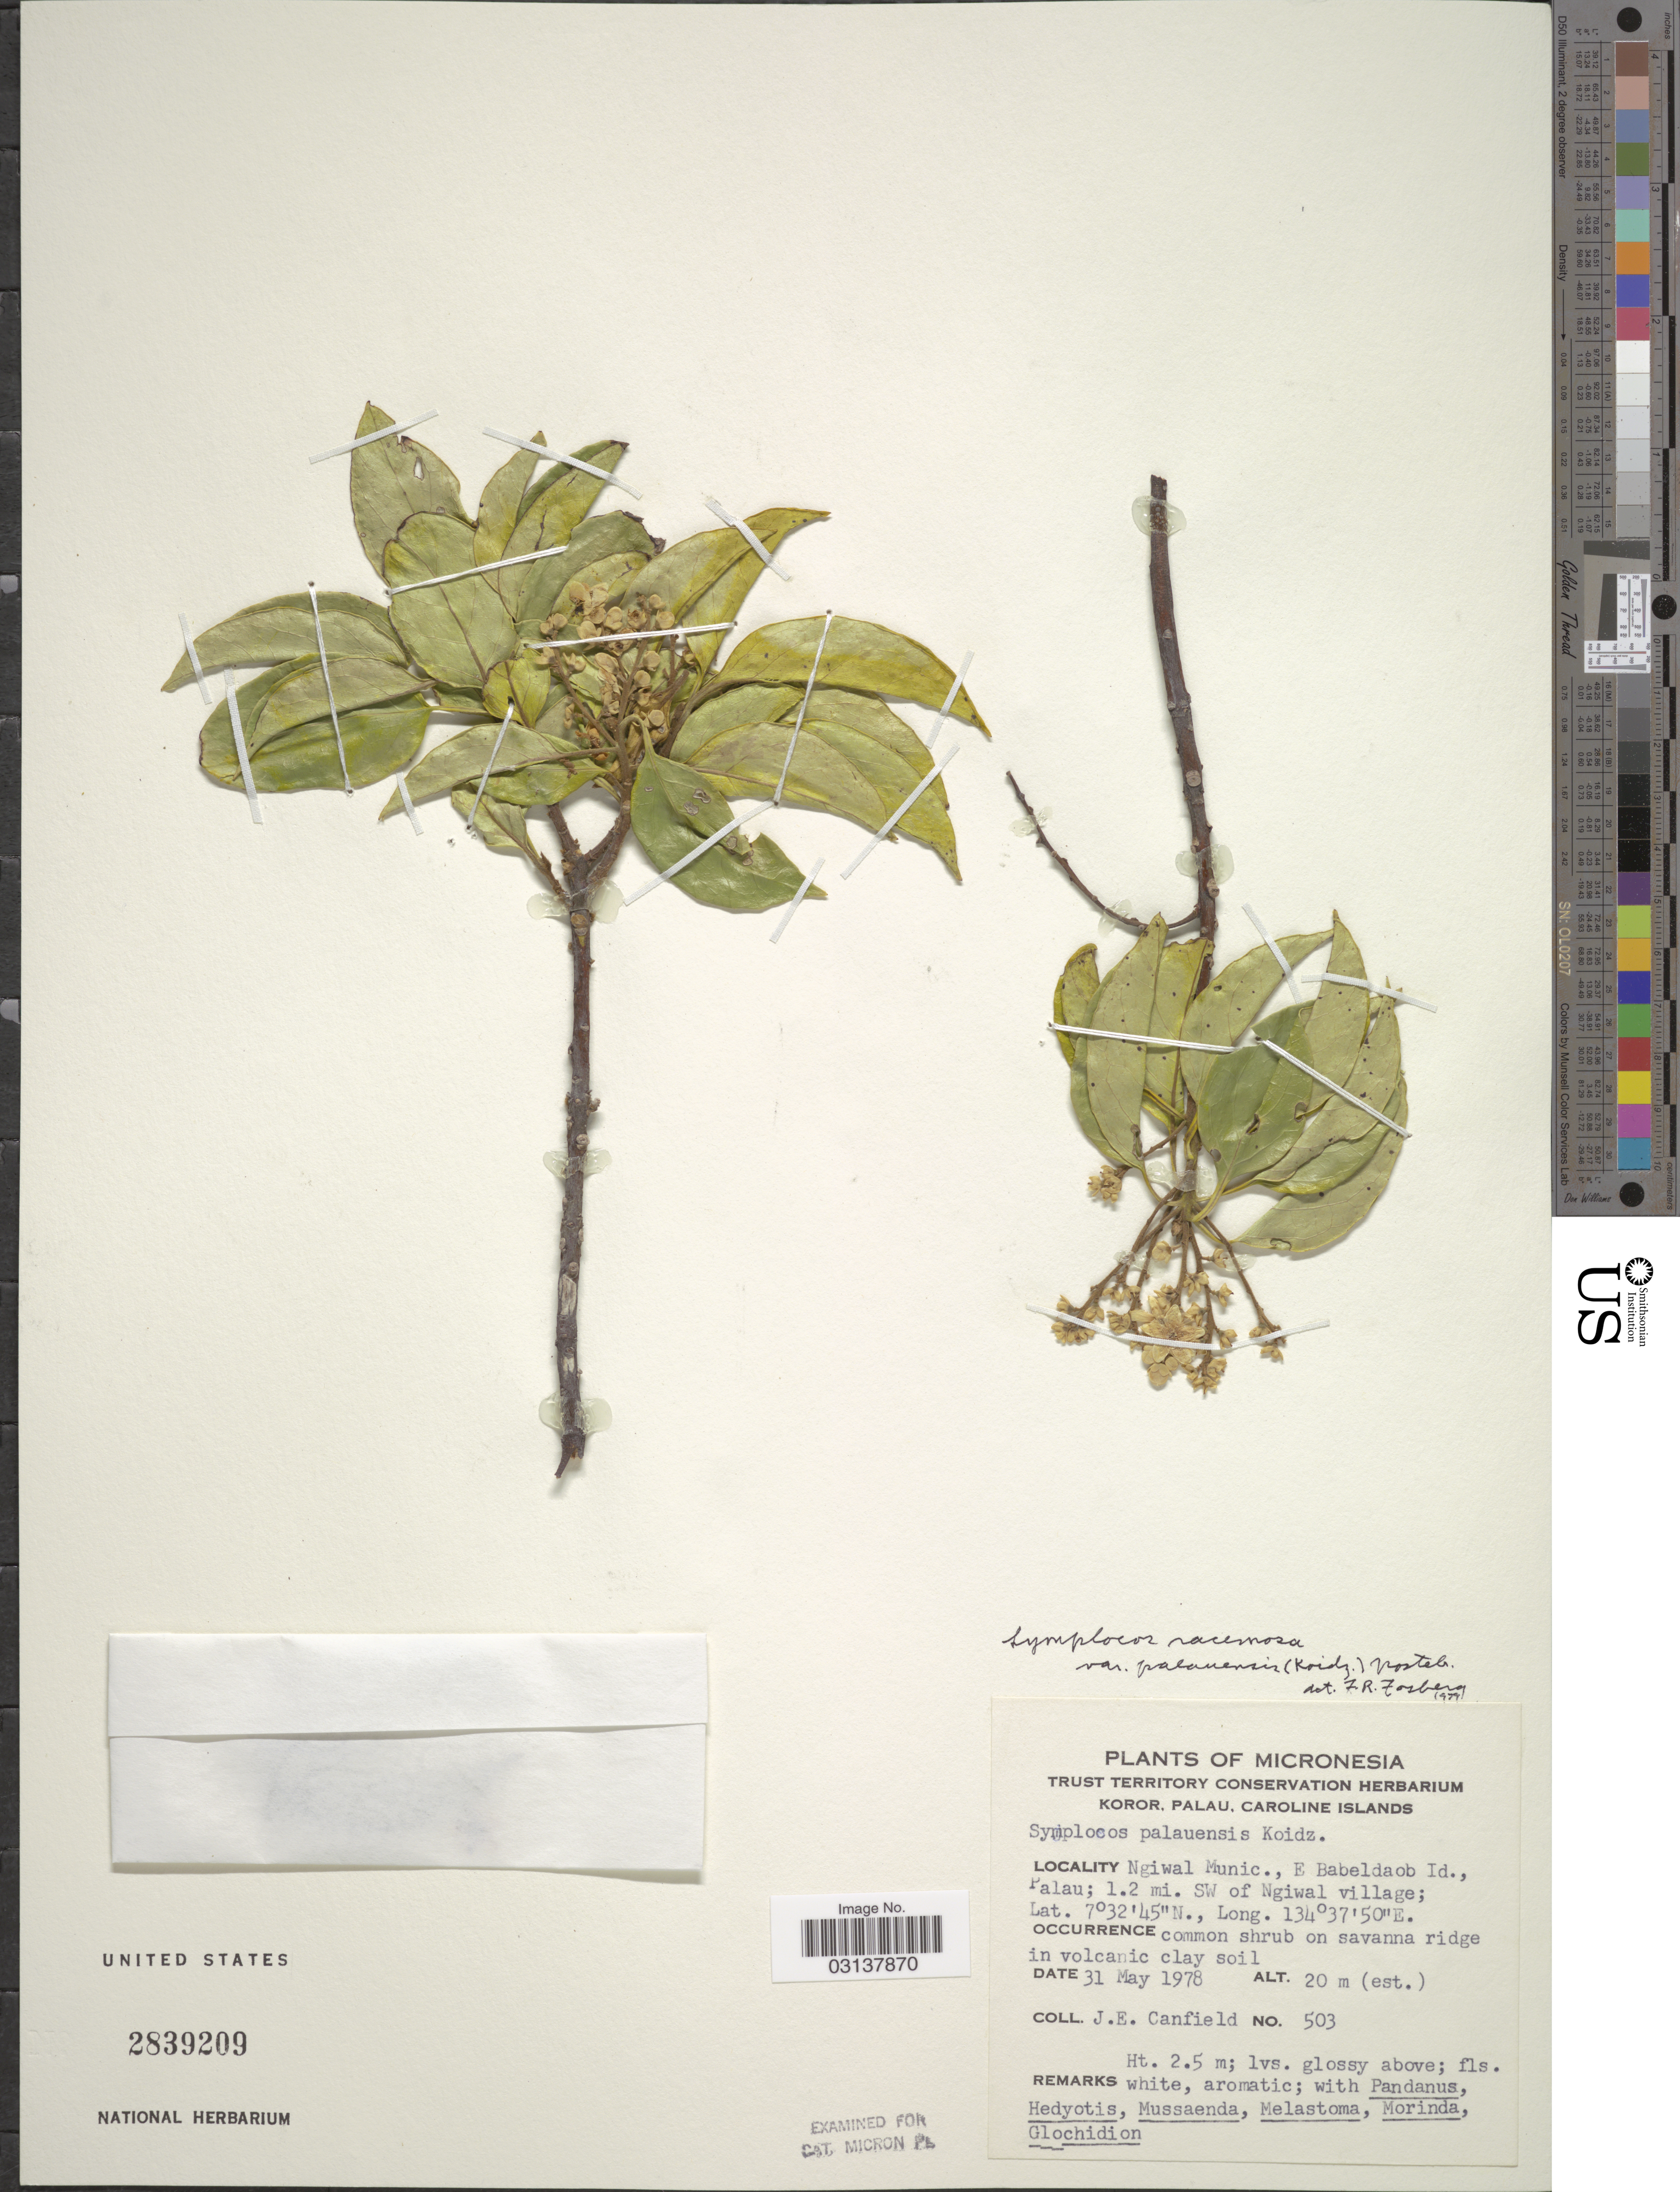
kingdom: Plantae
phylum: Tracheophyta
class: Magnoliopsida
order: Ericales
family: Symplocaceae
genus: Symplocos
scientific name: Symplocos sp.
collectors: J. E. Canfield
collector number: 503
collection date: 1978-05-31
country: Palau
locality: Micronesia. Ngiwal Munic., E Babeldaob Id., Palau; 1.2 mi. SW of Ngiwal village.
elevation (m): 20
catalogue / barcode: US 2839209